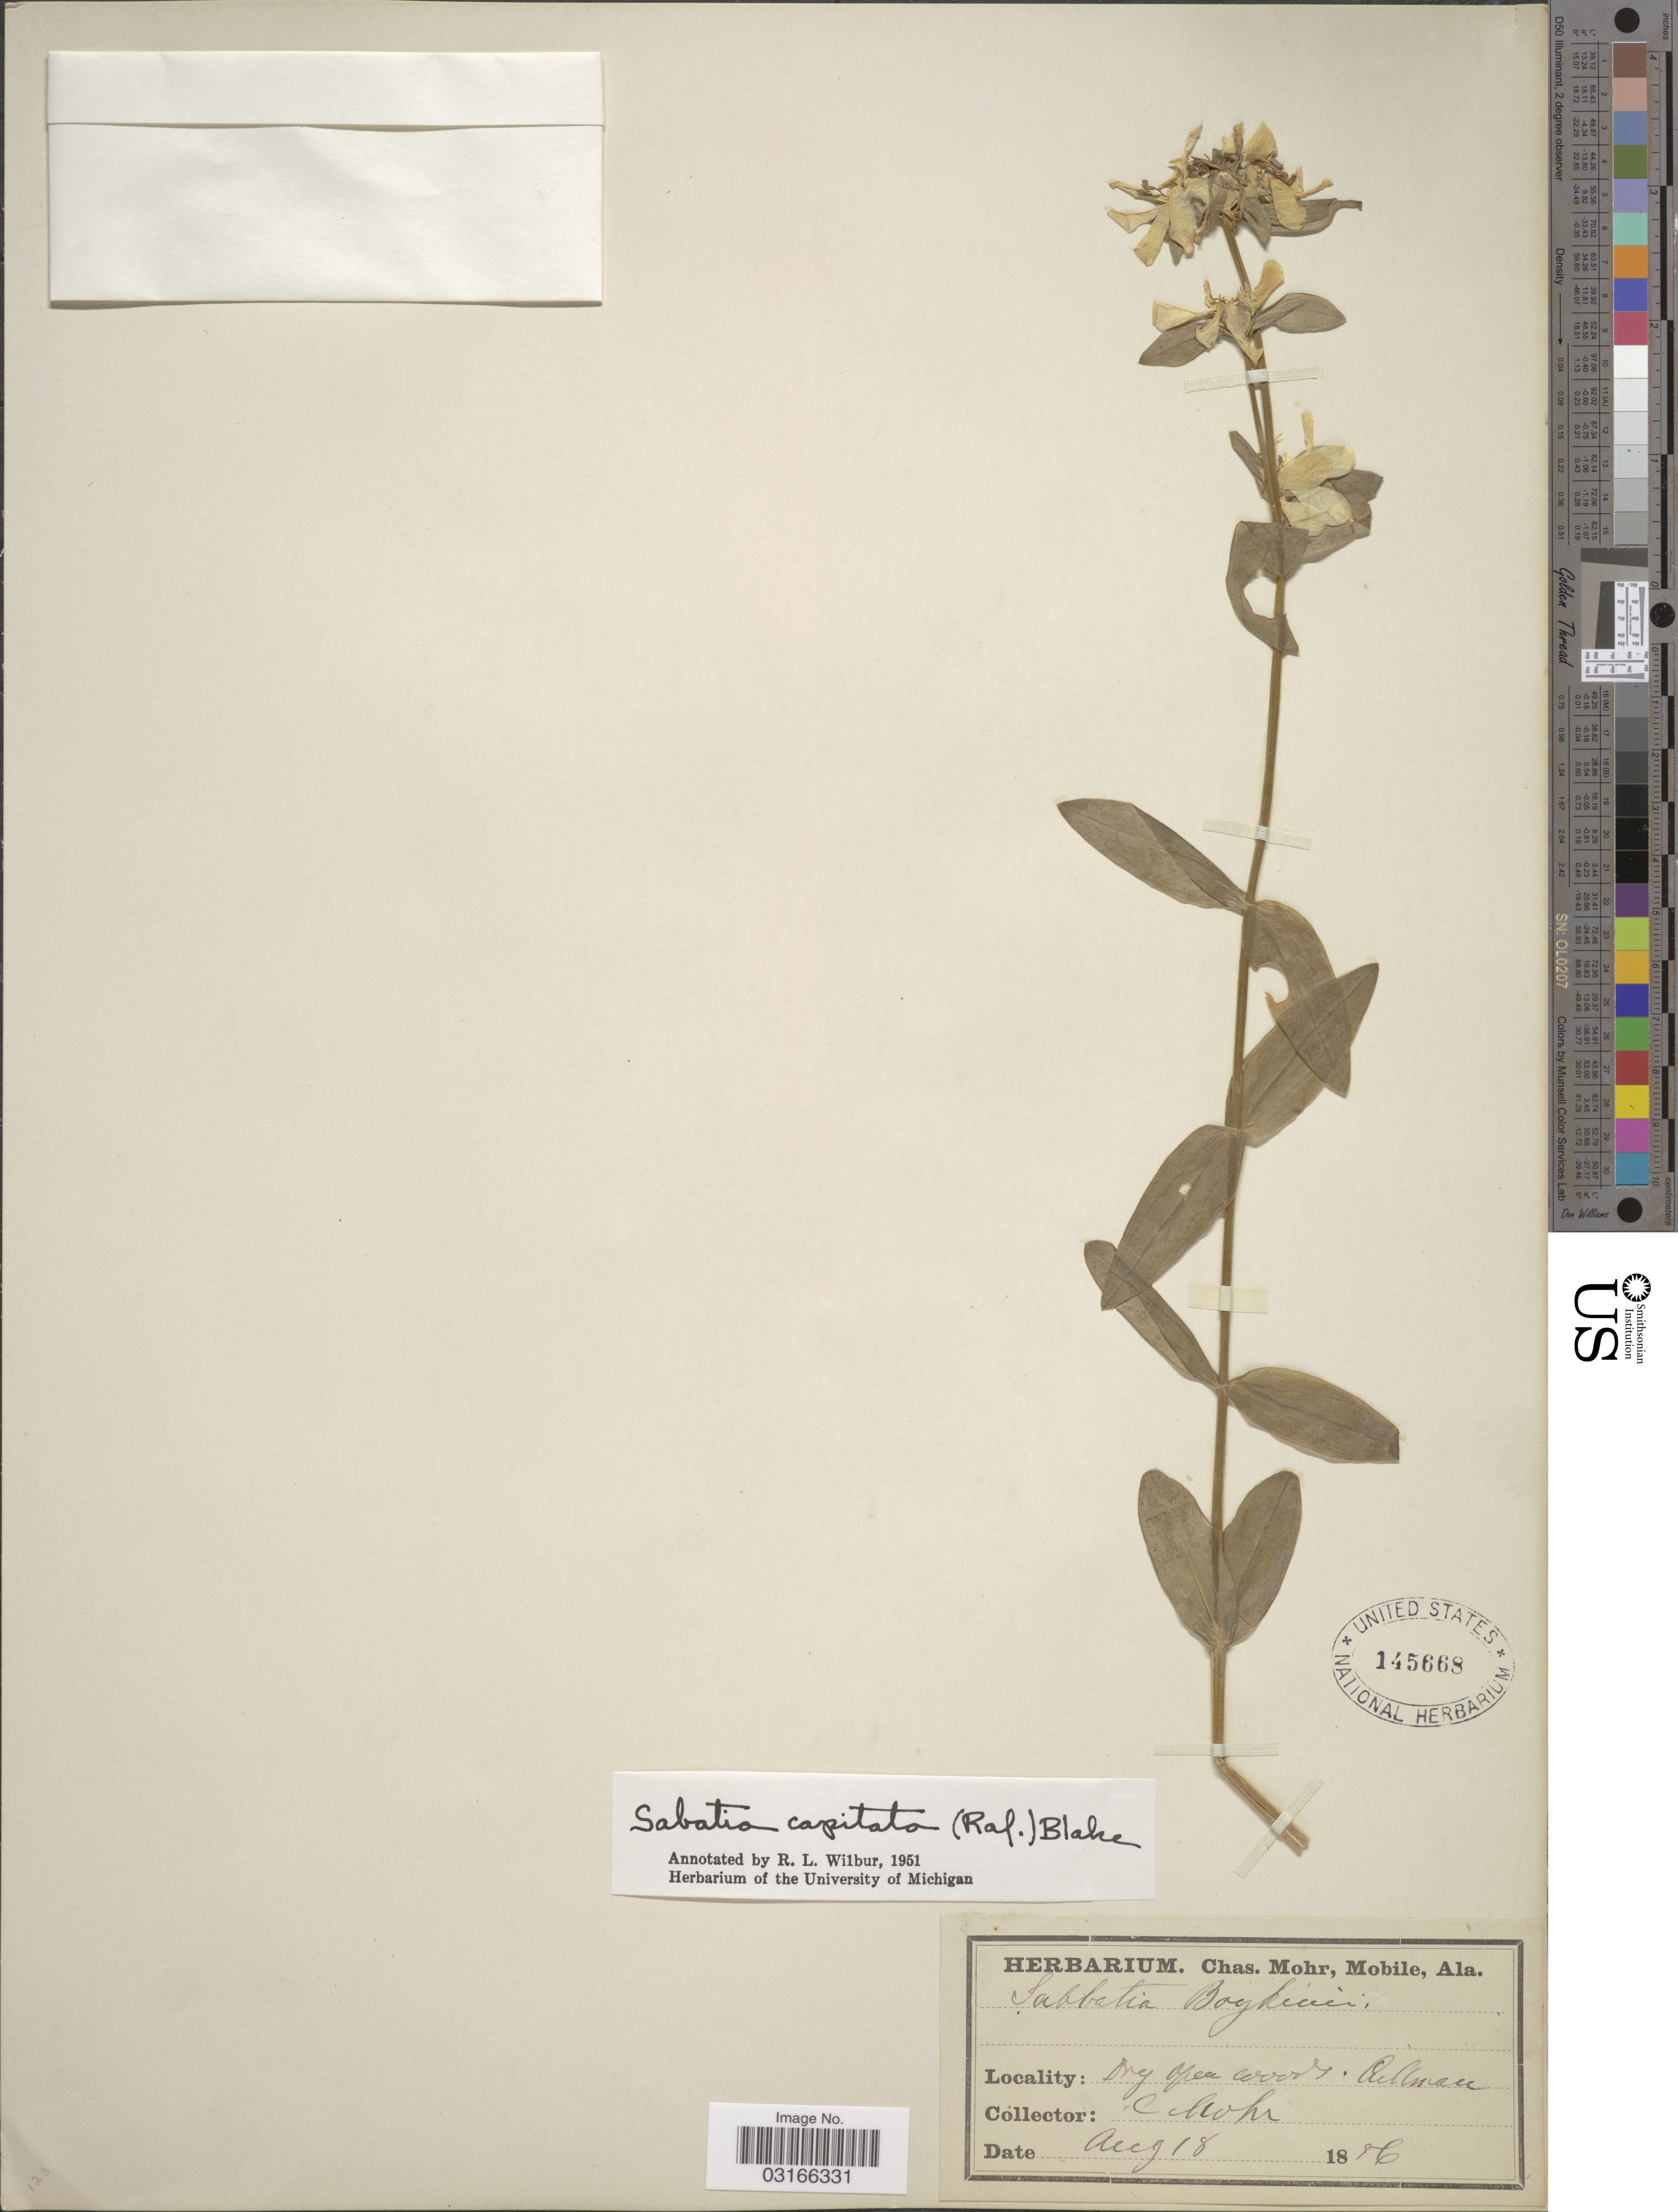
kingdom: Plantae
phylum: Tracheophyta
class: Magnoliopsida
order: Gentianales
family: Gentianaceae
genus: Sabatia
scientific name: Sabatia capitata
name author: (Raf.) S.F. Blake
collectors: Mohr, C. T. (herbarium)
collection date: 1896-08-18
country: United States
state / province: Alabama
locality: Cullman.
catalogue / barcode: US 145668